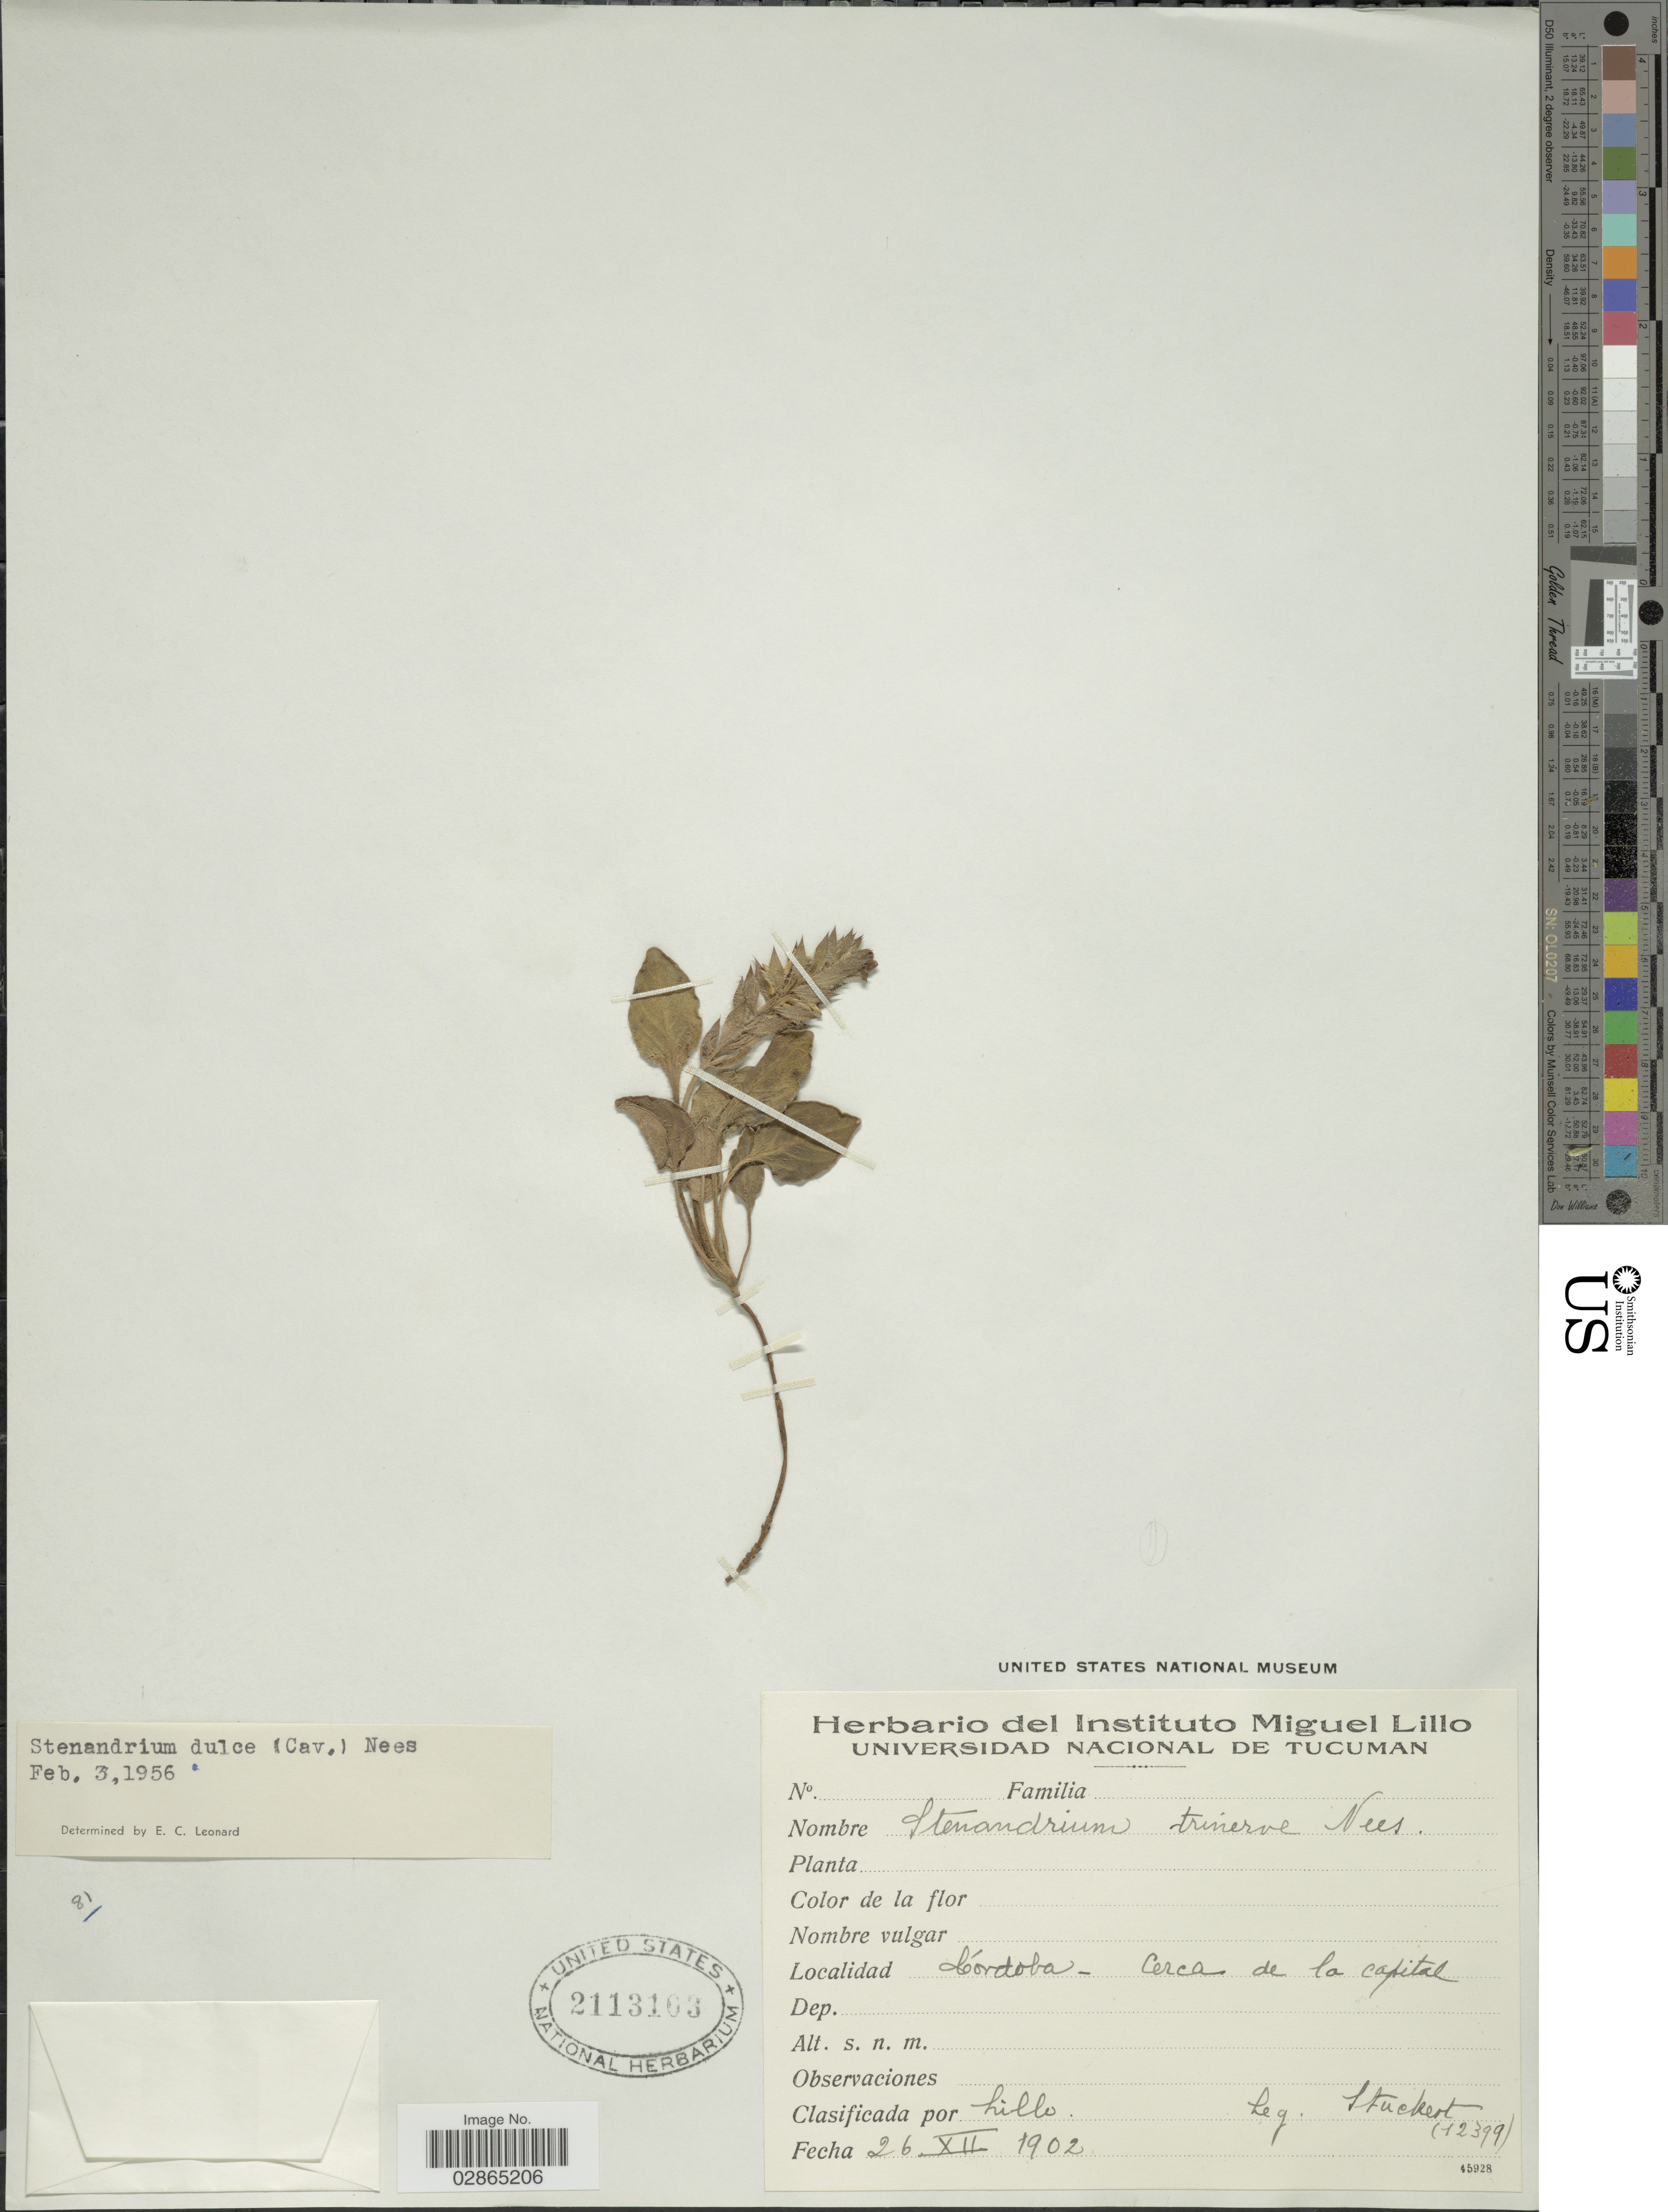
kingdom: Plantae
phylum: Tracheophyta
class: Magnoliopsida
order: Lamiales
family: Acanthaceae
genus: Stenandrium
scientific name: Stenandrium breviflorum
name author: Bridar.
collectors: T. Stuckert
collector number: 12399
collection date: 1902-12-26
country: Argentina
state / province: Cordoba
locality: Córdoba - cerca de la capital.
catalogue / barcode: US 2113103